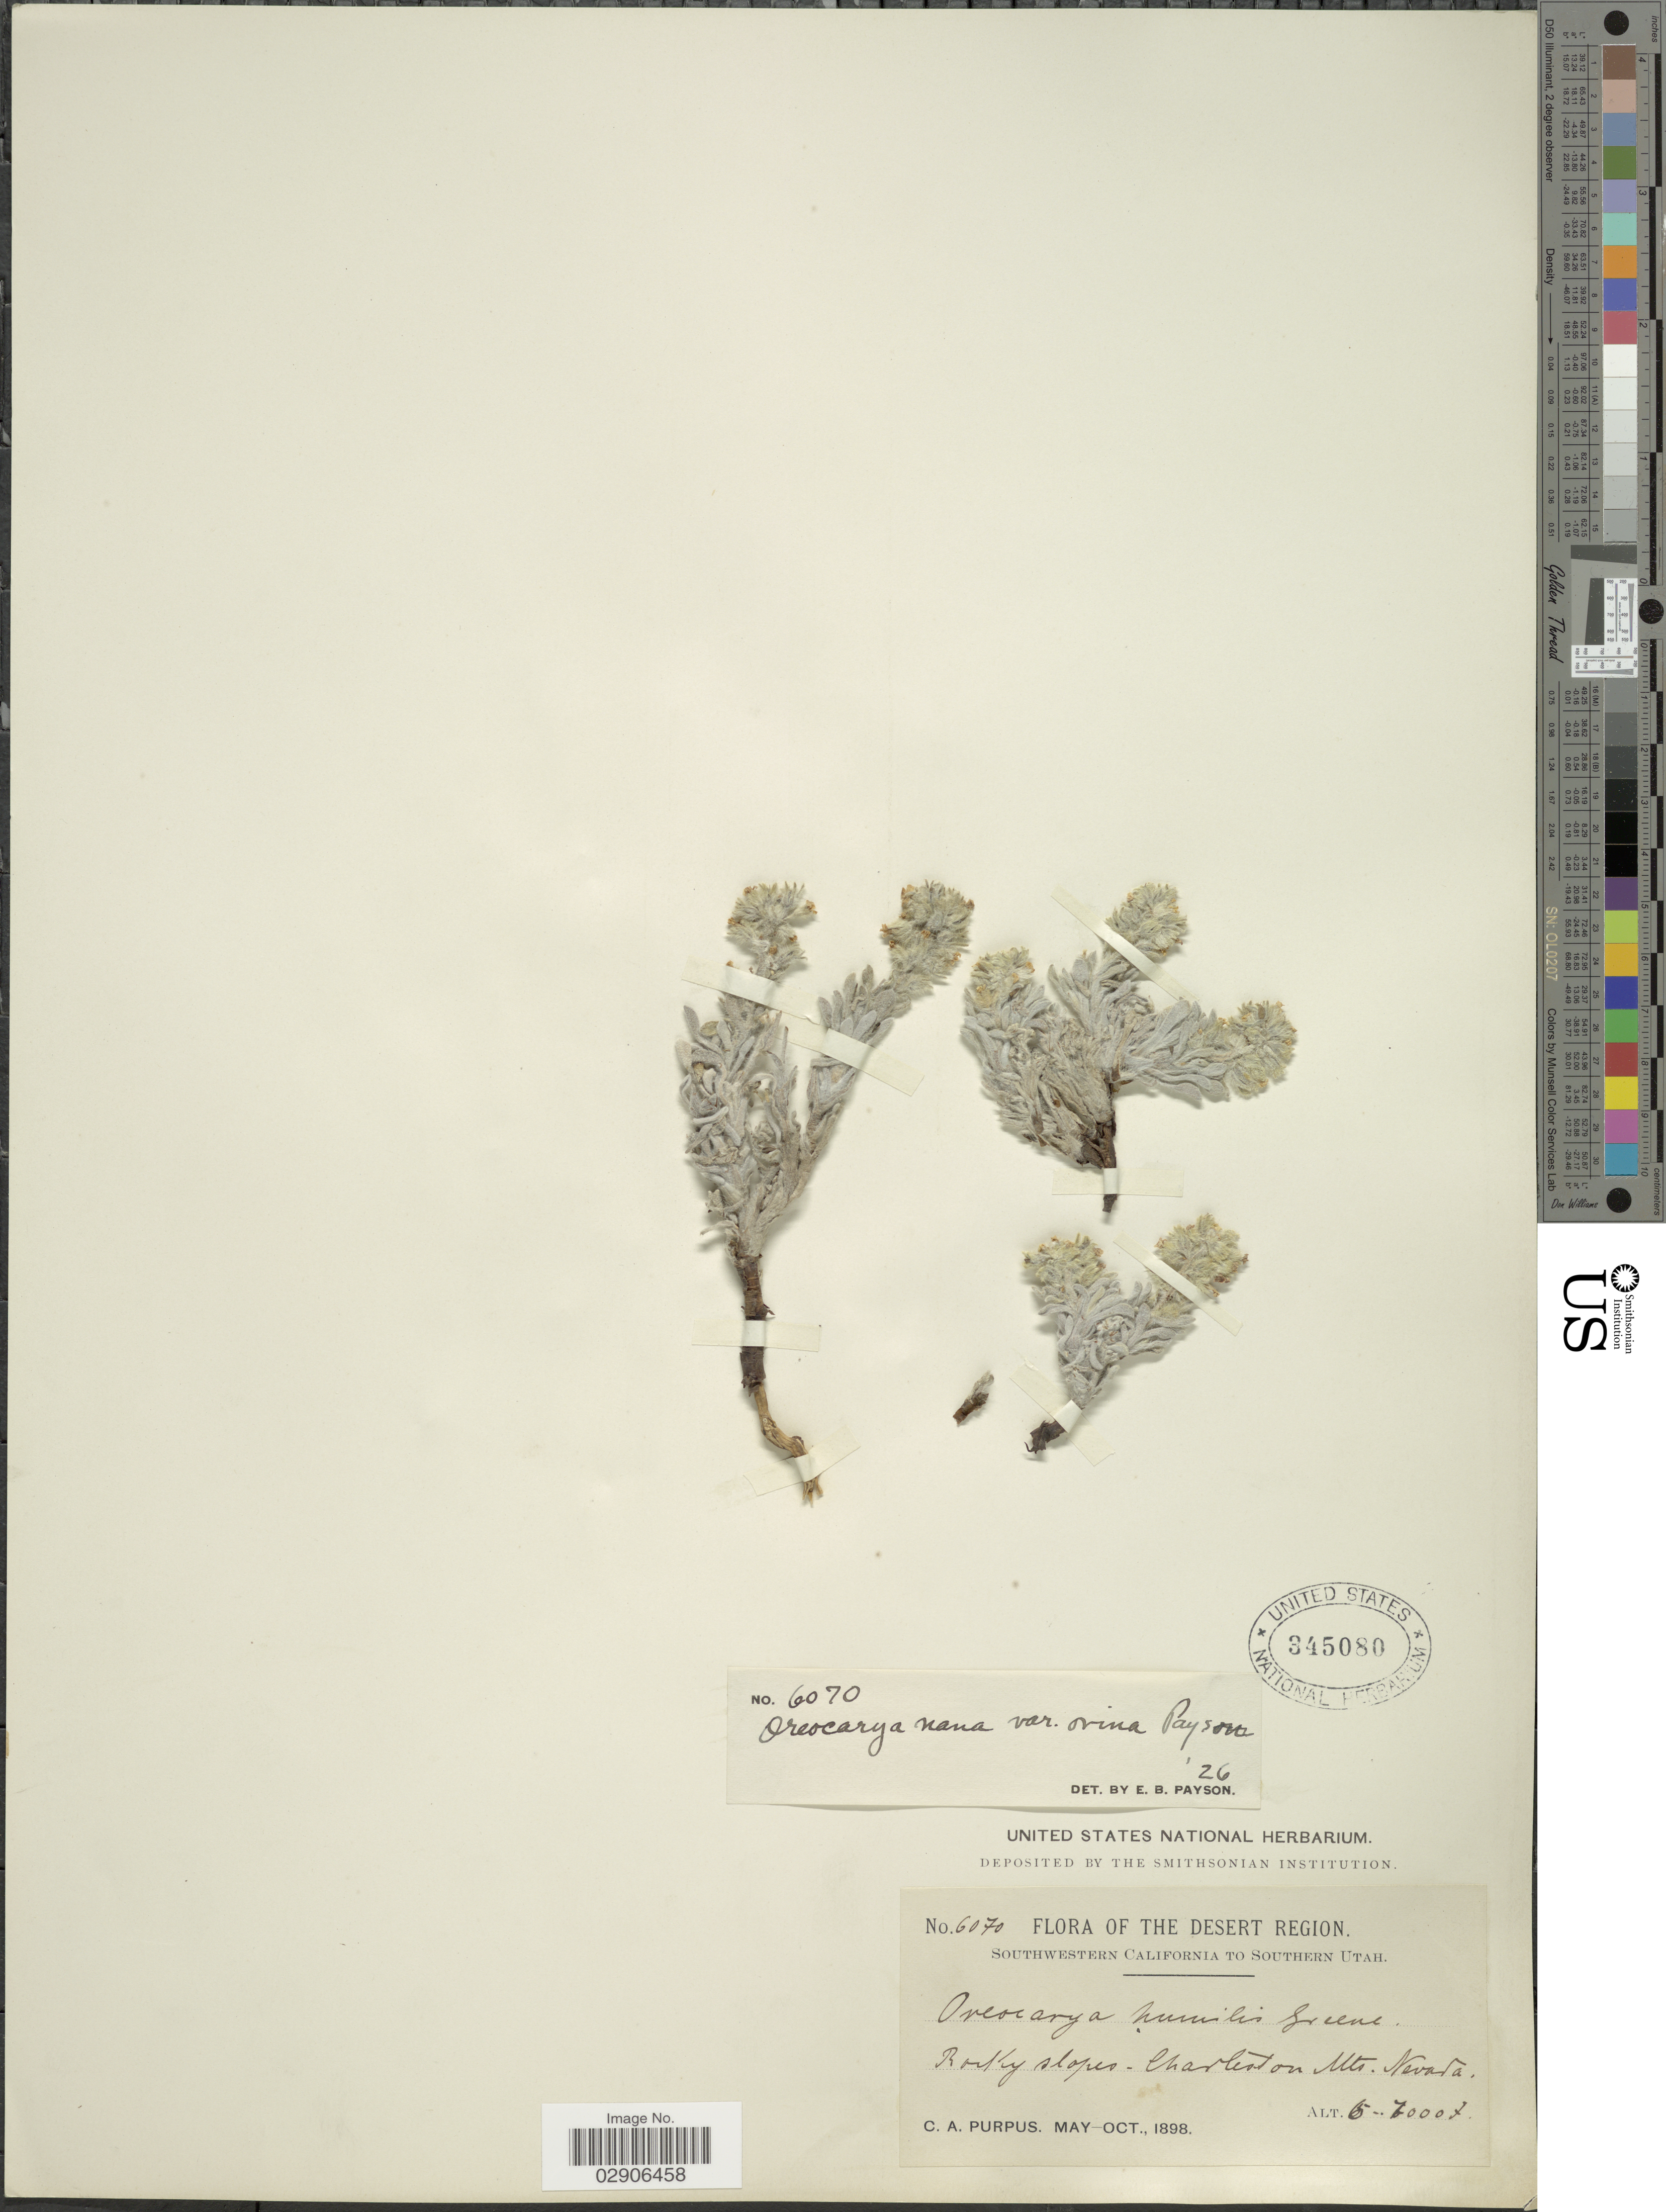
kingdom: Plantae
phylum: Tracheophyta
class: Magnoliopsida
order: Boraginales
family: Boraginaceae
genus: Oreocarya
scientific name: Oreocarya nana var. ovina Payson ined.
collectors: C. A. Purpus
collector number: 6070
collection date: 1898-05/1898-10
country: United States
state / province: Nevada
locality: The Desert Region. Southwestern California to Southern Utah. Rocky slopes- Charleston Mts. Nevada.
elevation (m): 1829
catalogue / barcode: US 345080